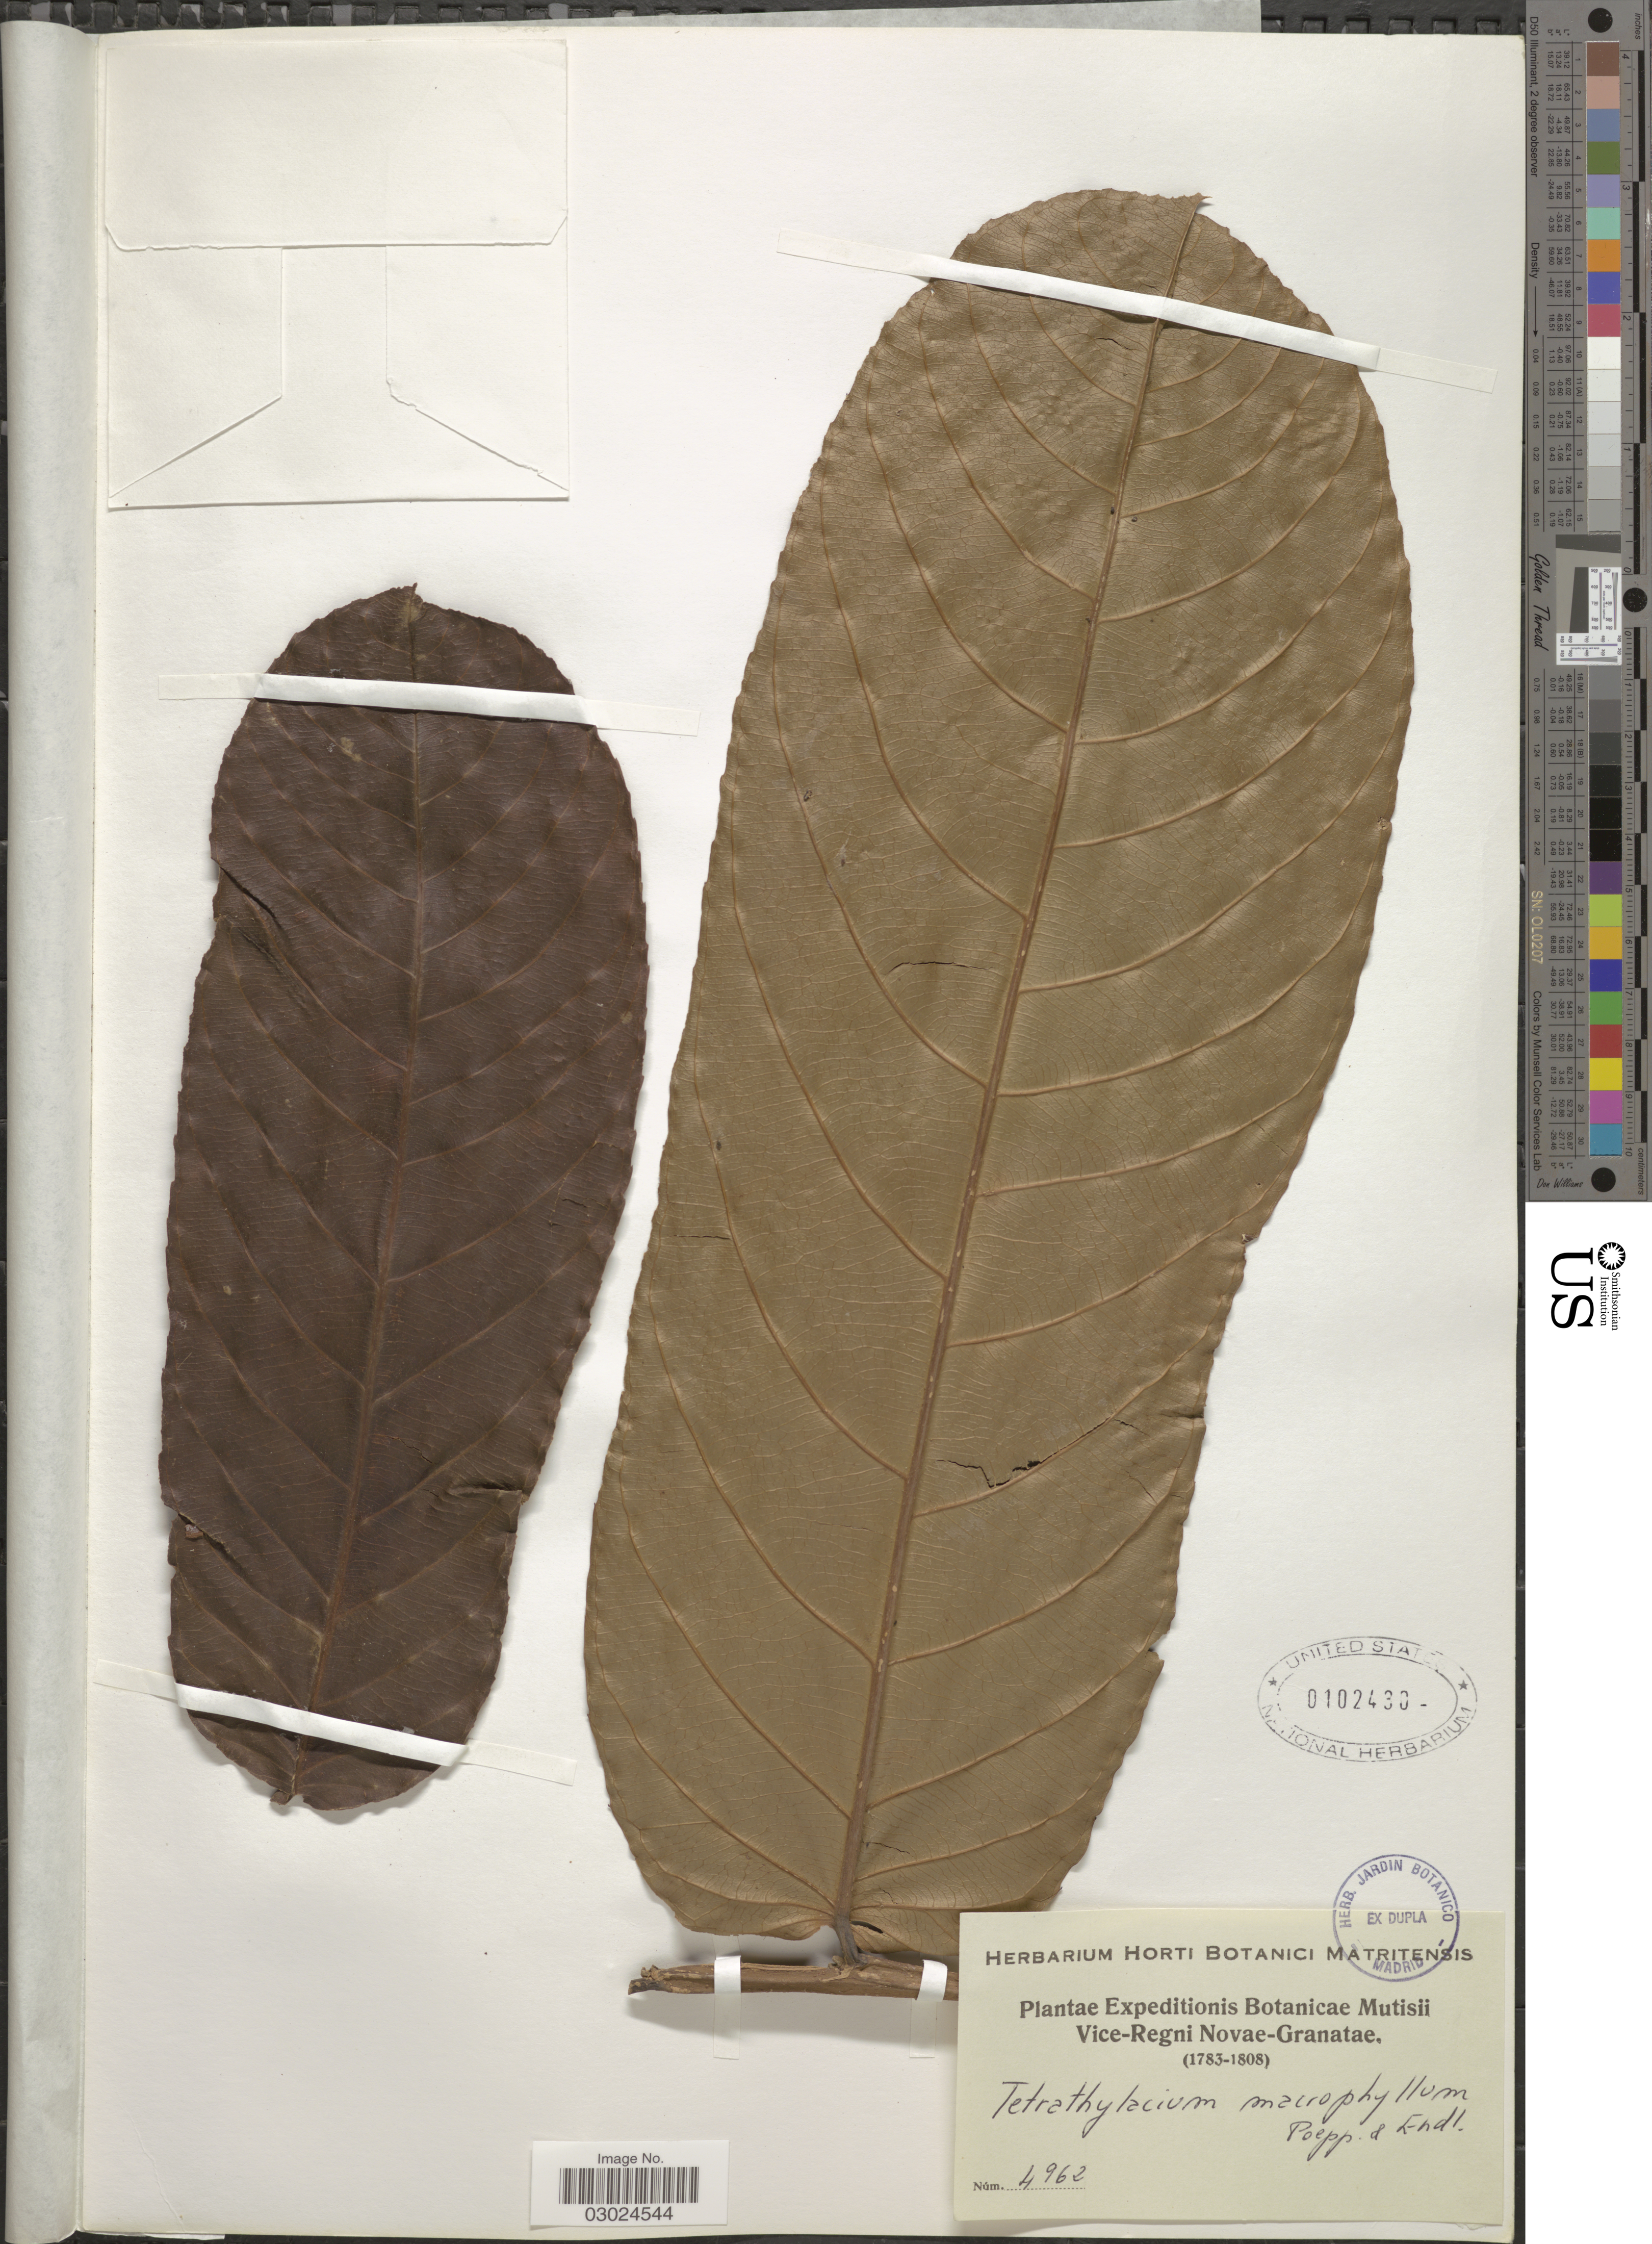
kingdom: Plantae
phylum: Tracheophyta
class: Magnoliopsida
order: Malpighiales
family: Salicaceae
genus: Tetrathylacium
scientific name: Tetrathylacium macrophyllum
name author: Poepp.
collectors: Expeditions Botanicae Mutisii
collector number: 4962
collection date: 1783/1808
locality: Vice-Regni Novae Granatae.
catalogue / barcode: US 102430